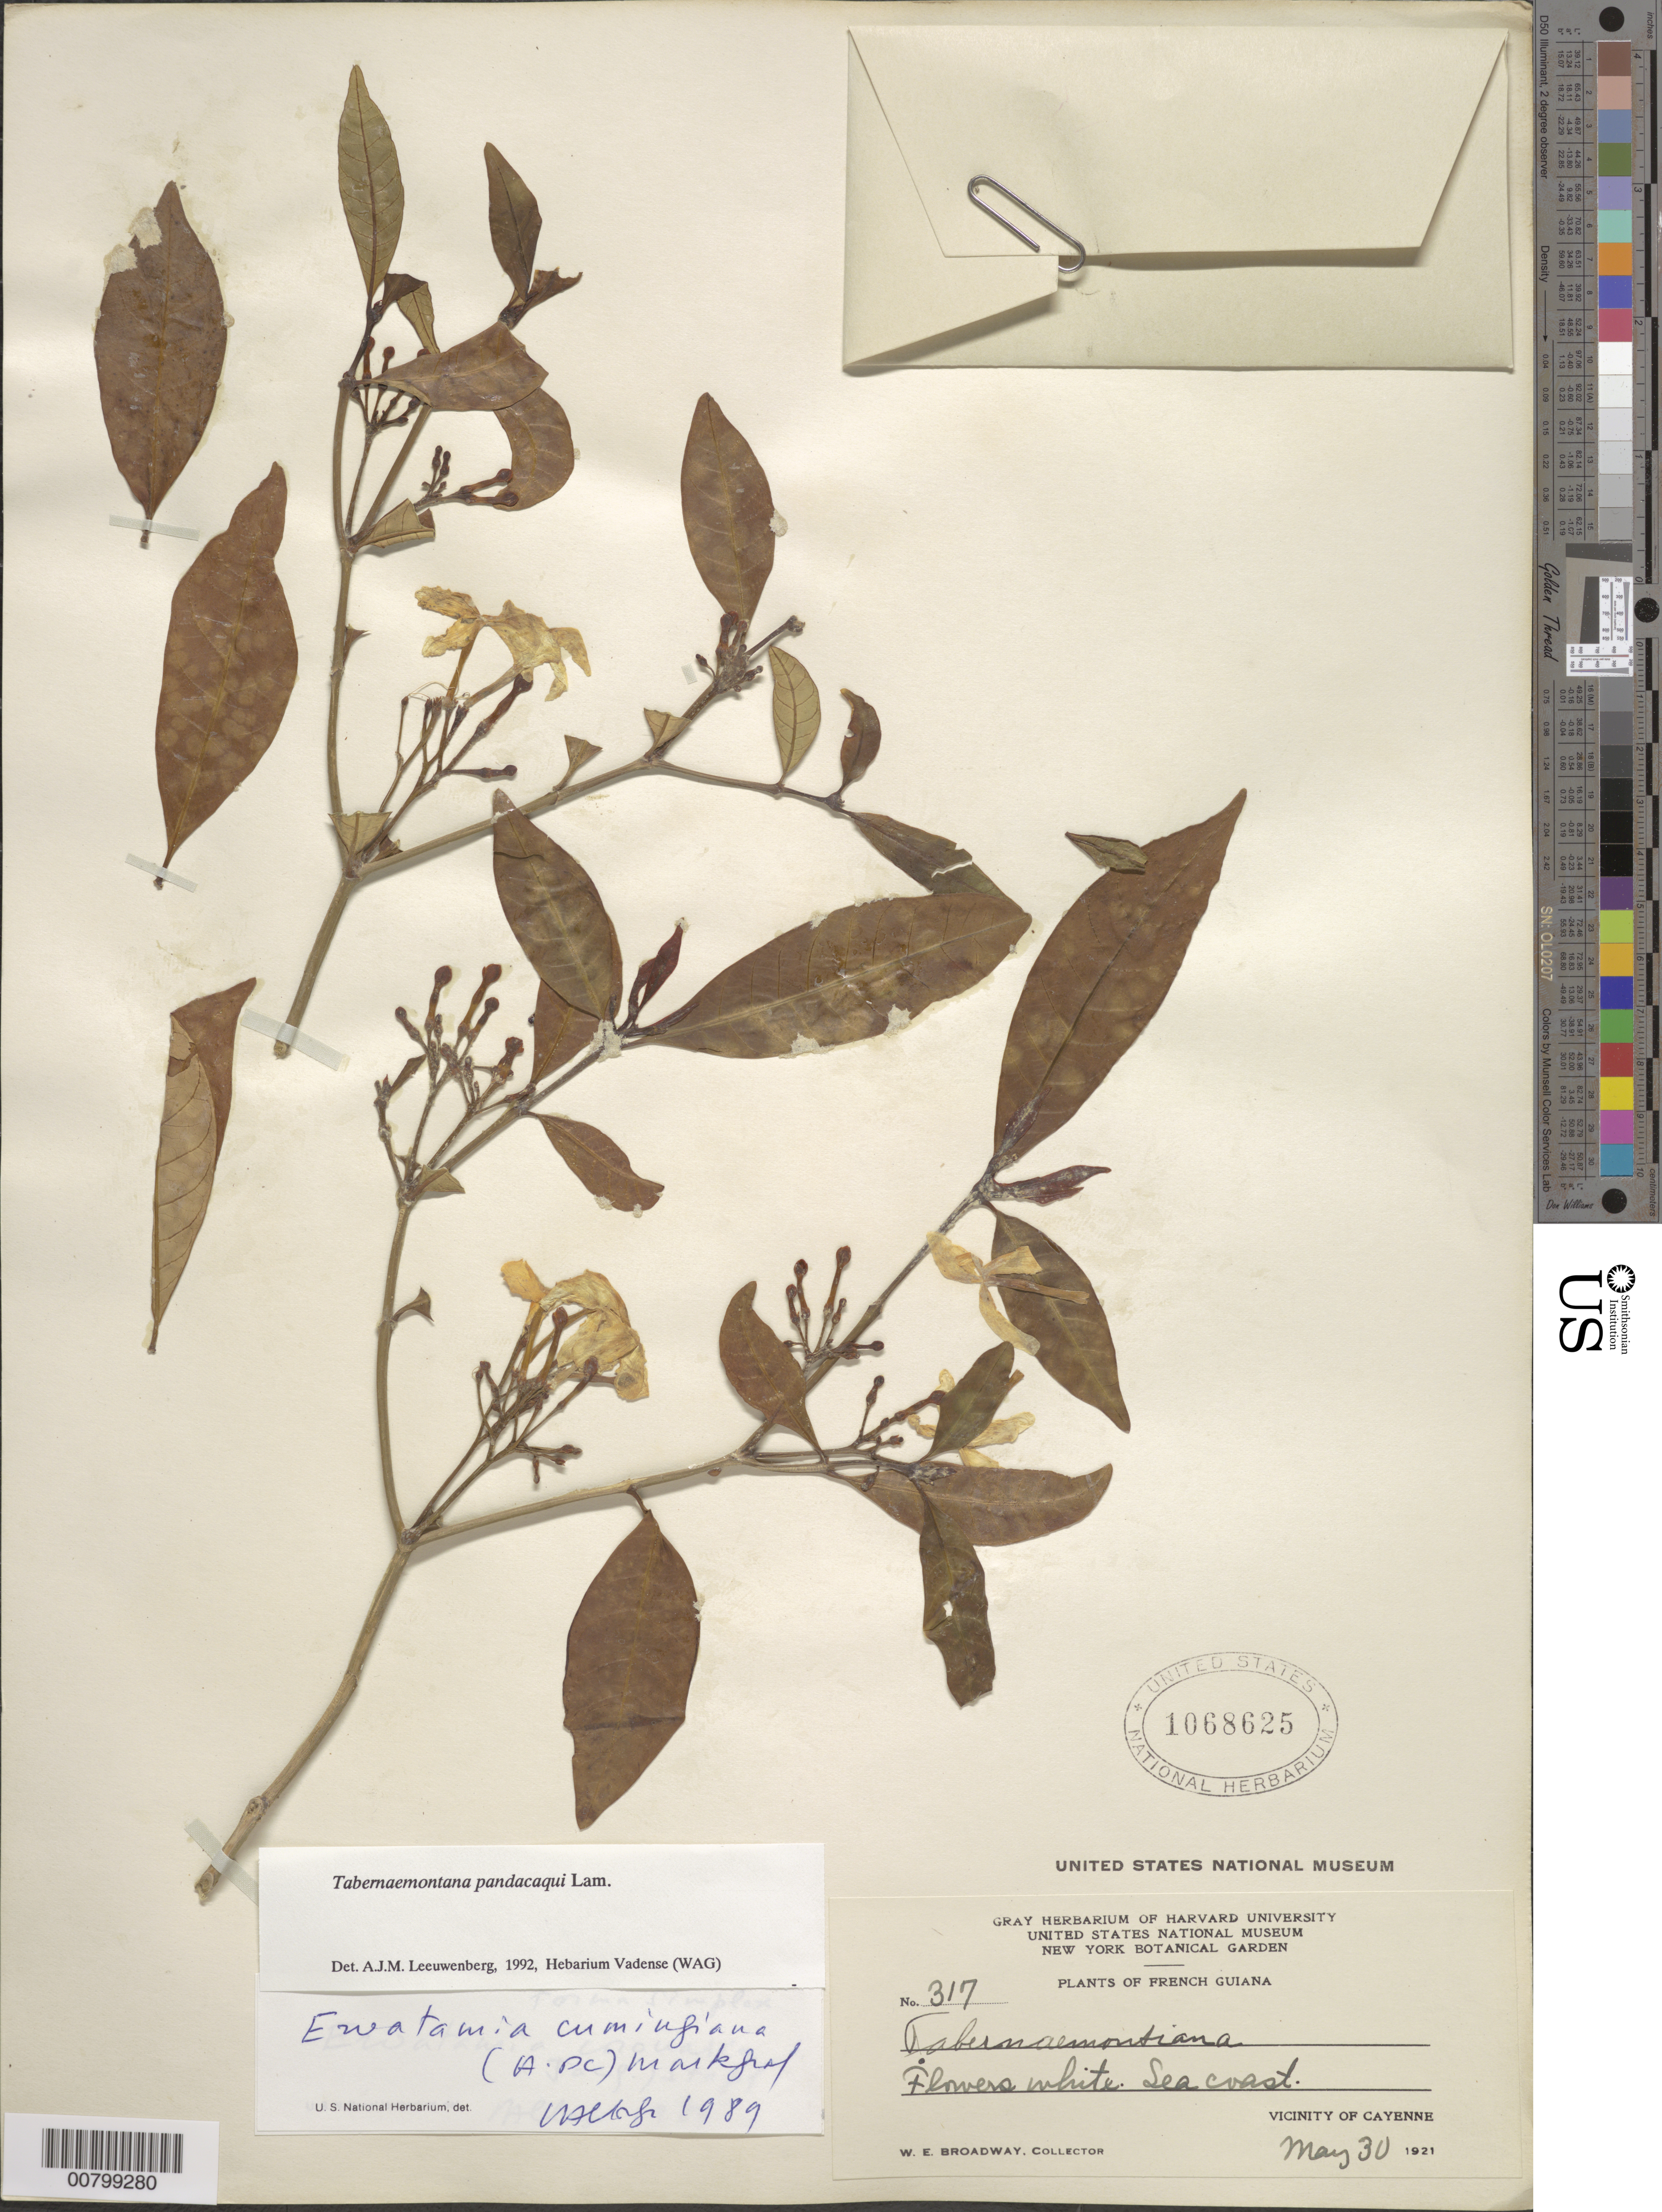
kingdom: Plantae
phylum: Tracheophyta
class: Magnoliopsida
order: Gentianales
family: Apocynaceae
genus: Tabernaemontana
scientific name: Tabernaemontana pandacaqui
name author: Poir.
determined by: Leeuwenberg, A. J. M.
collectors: W. E. Broadway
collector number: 317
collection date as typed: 30-May-21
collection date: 1921-05-30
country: French Guiana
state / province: Cayenne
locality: Cayenne, vic.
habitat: Seacoast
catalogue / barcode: US 1068625